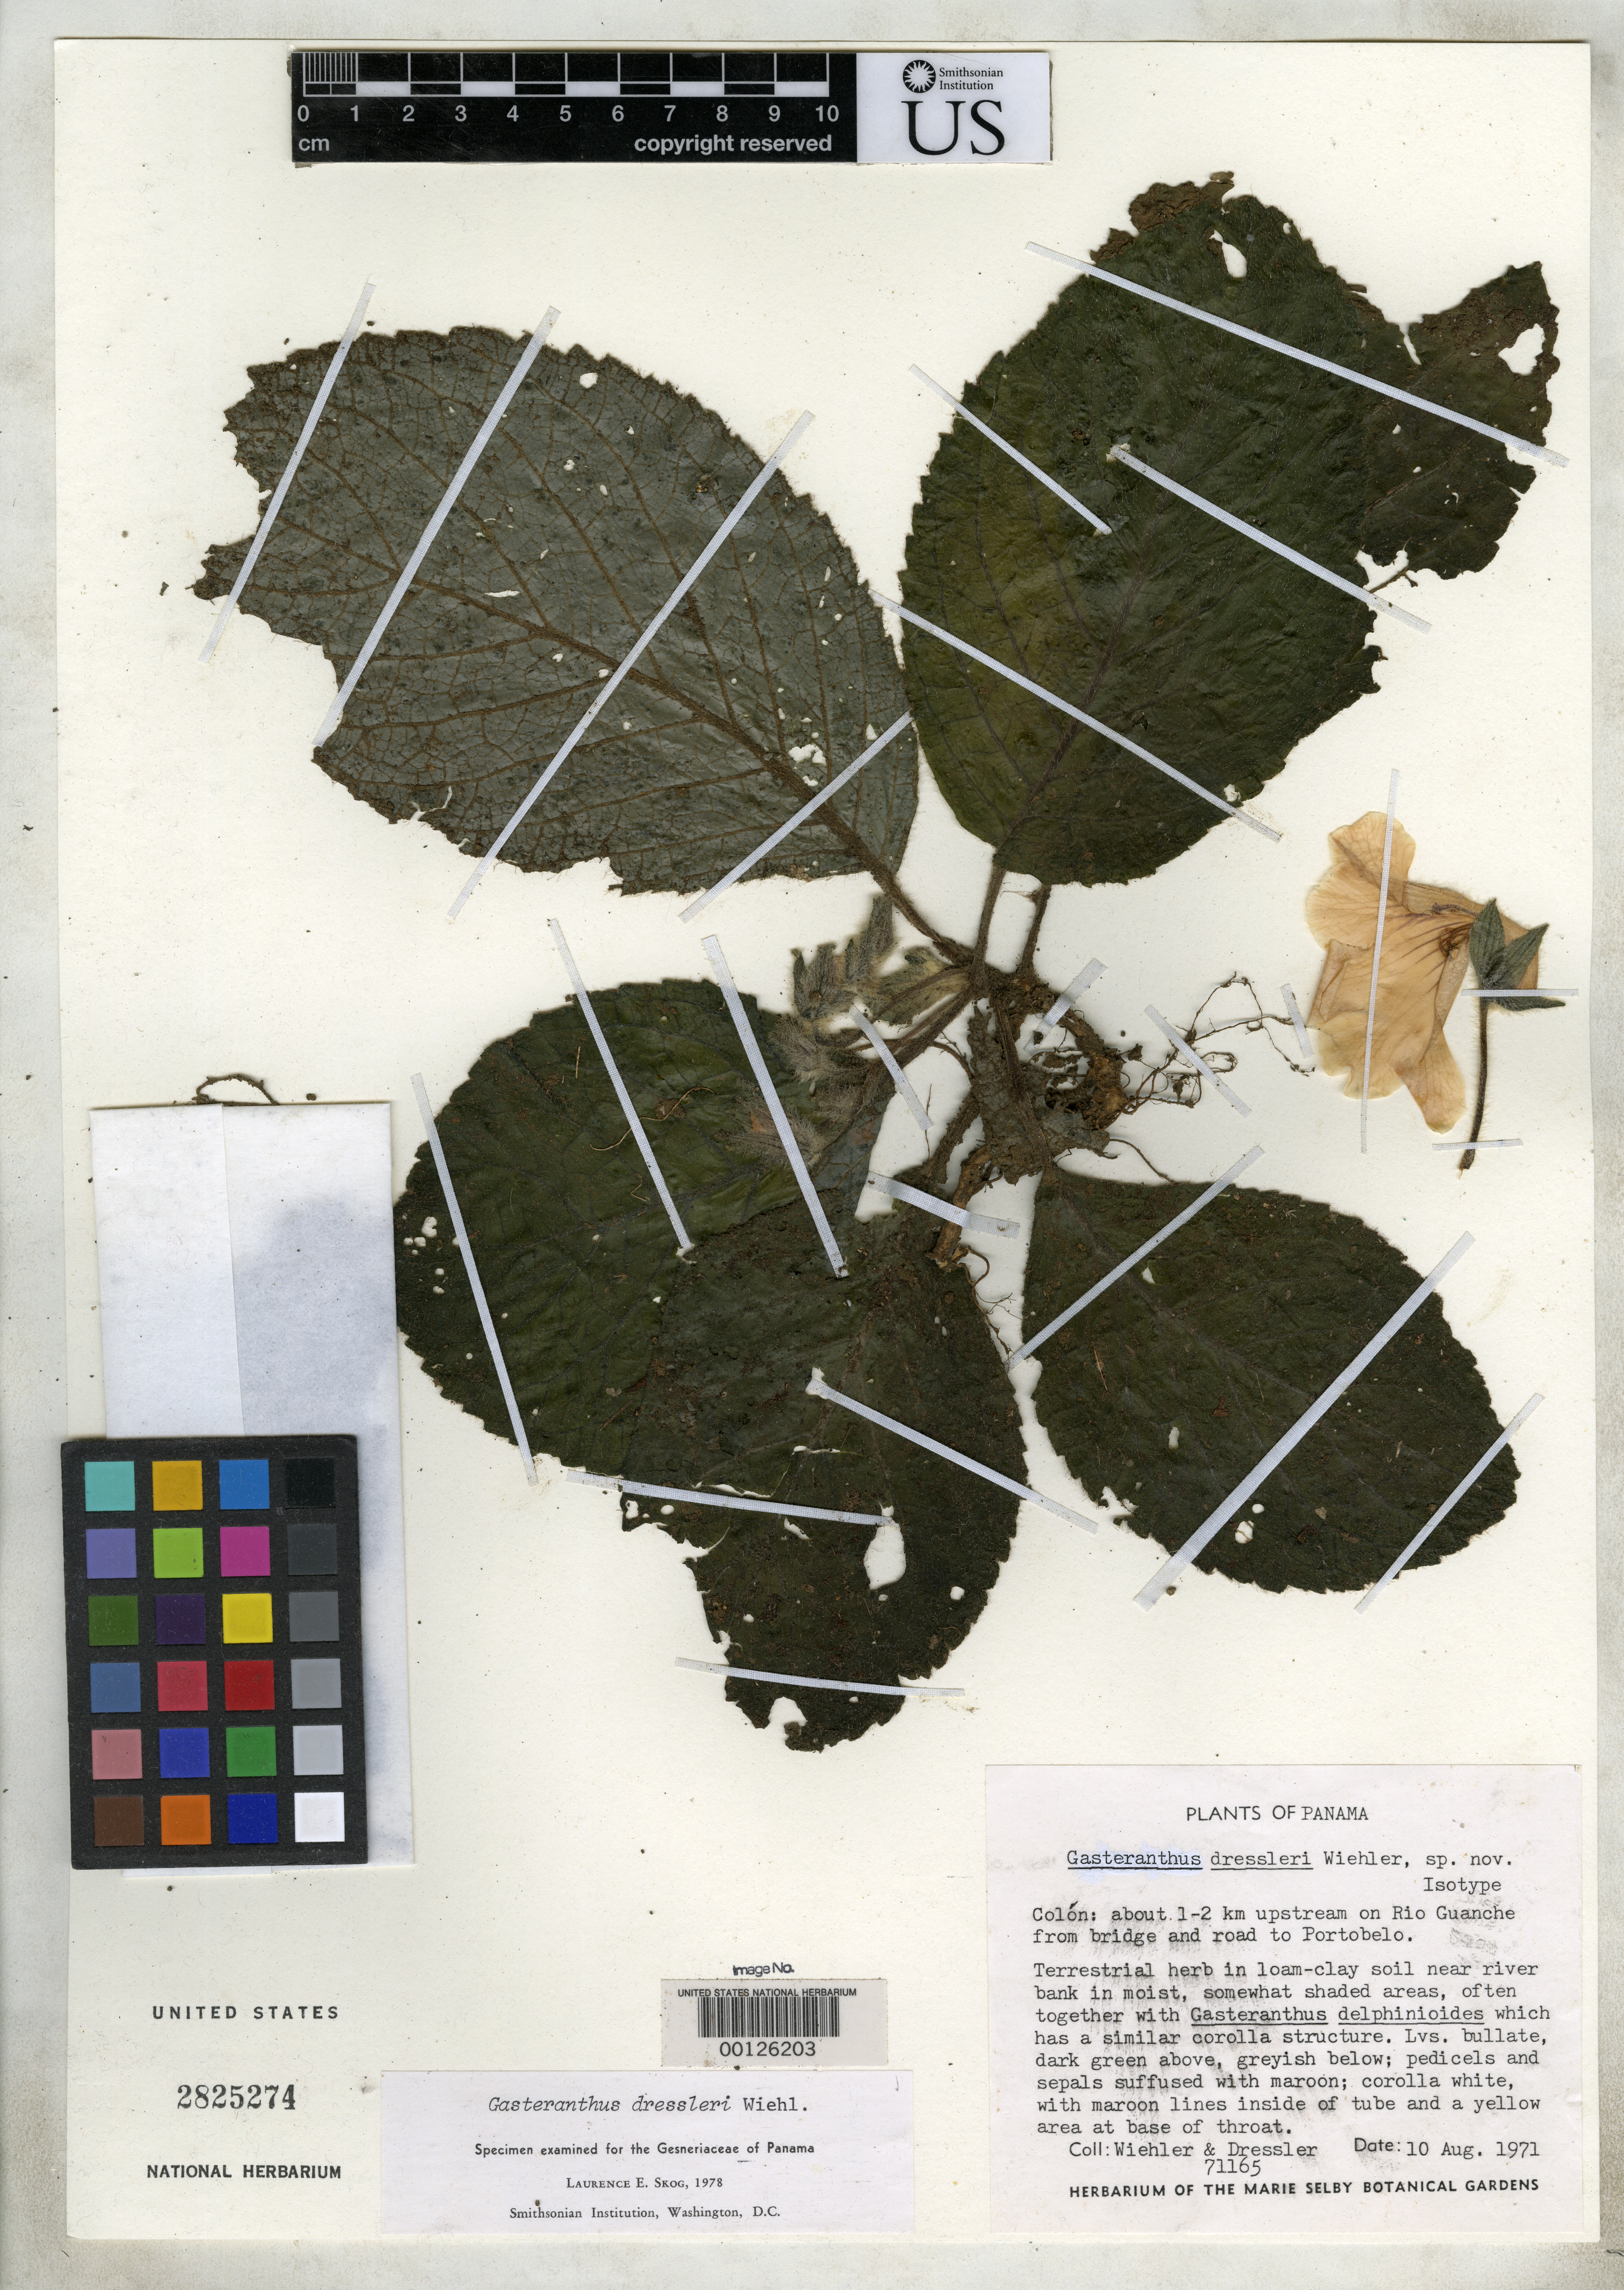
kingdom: Plantae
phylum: Tracheophyta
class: Magnoliopsida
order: Lamiales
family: Gesneriaceae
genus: Gasteranthus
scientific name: Gasteranthus dressleri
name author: Wiehler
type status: Isotype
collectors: H. J. Wiehler & R. Dressler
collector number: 71165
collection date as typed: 10 Aug 1971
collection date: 1971-08-10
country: Panama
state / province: Colón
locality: Rio Guanche, near road to Portobelo.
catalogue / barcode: US 2825274